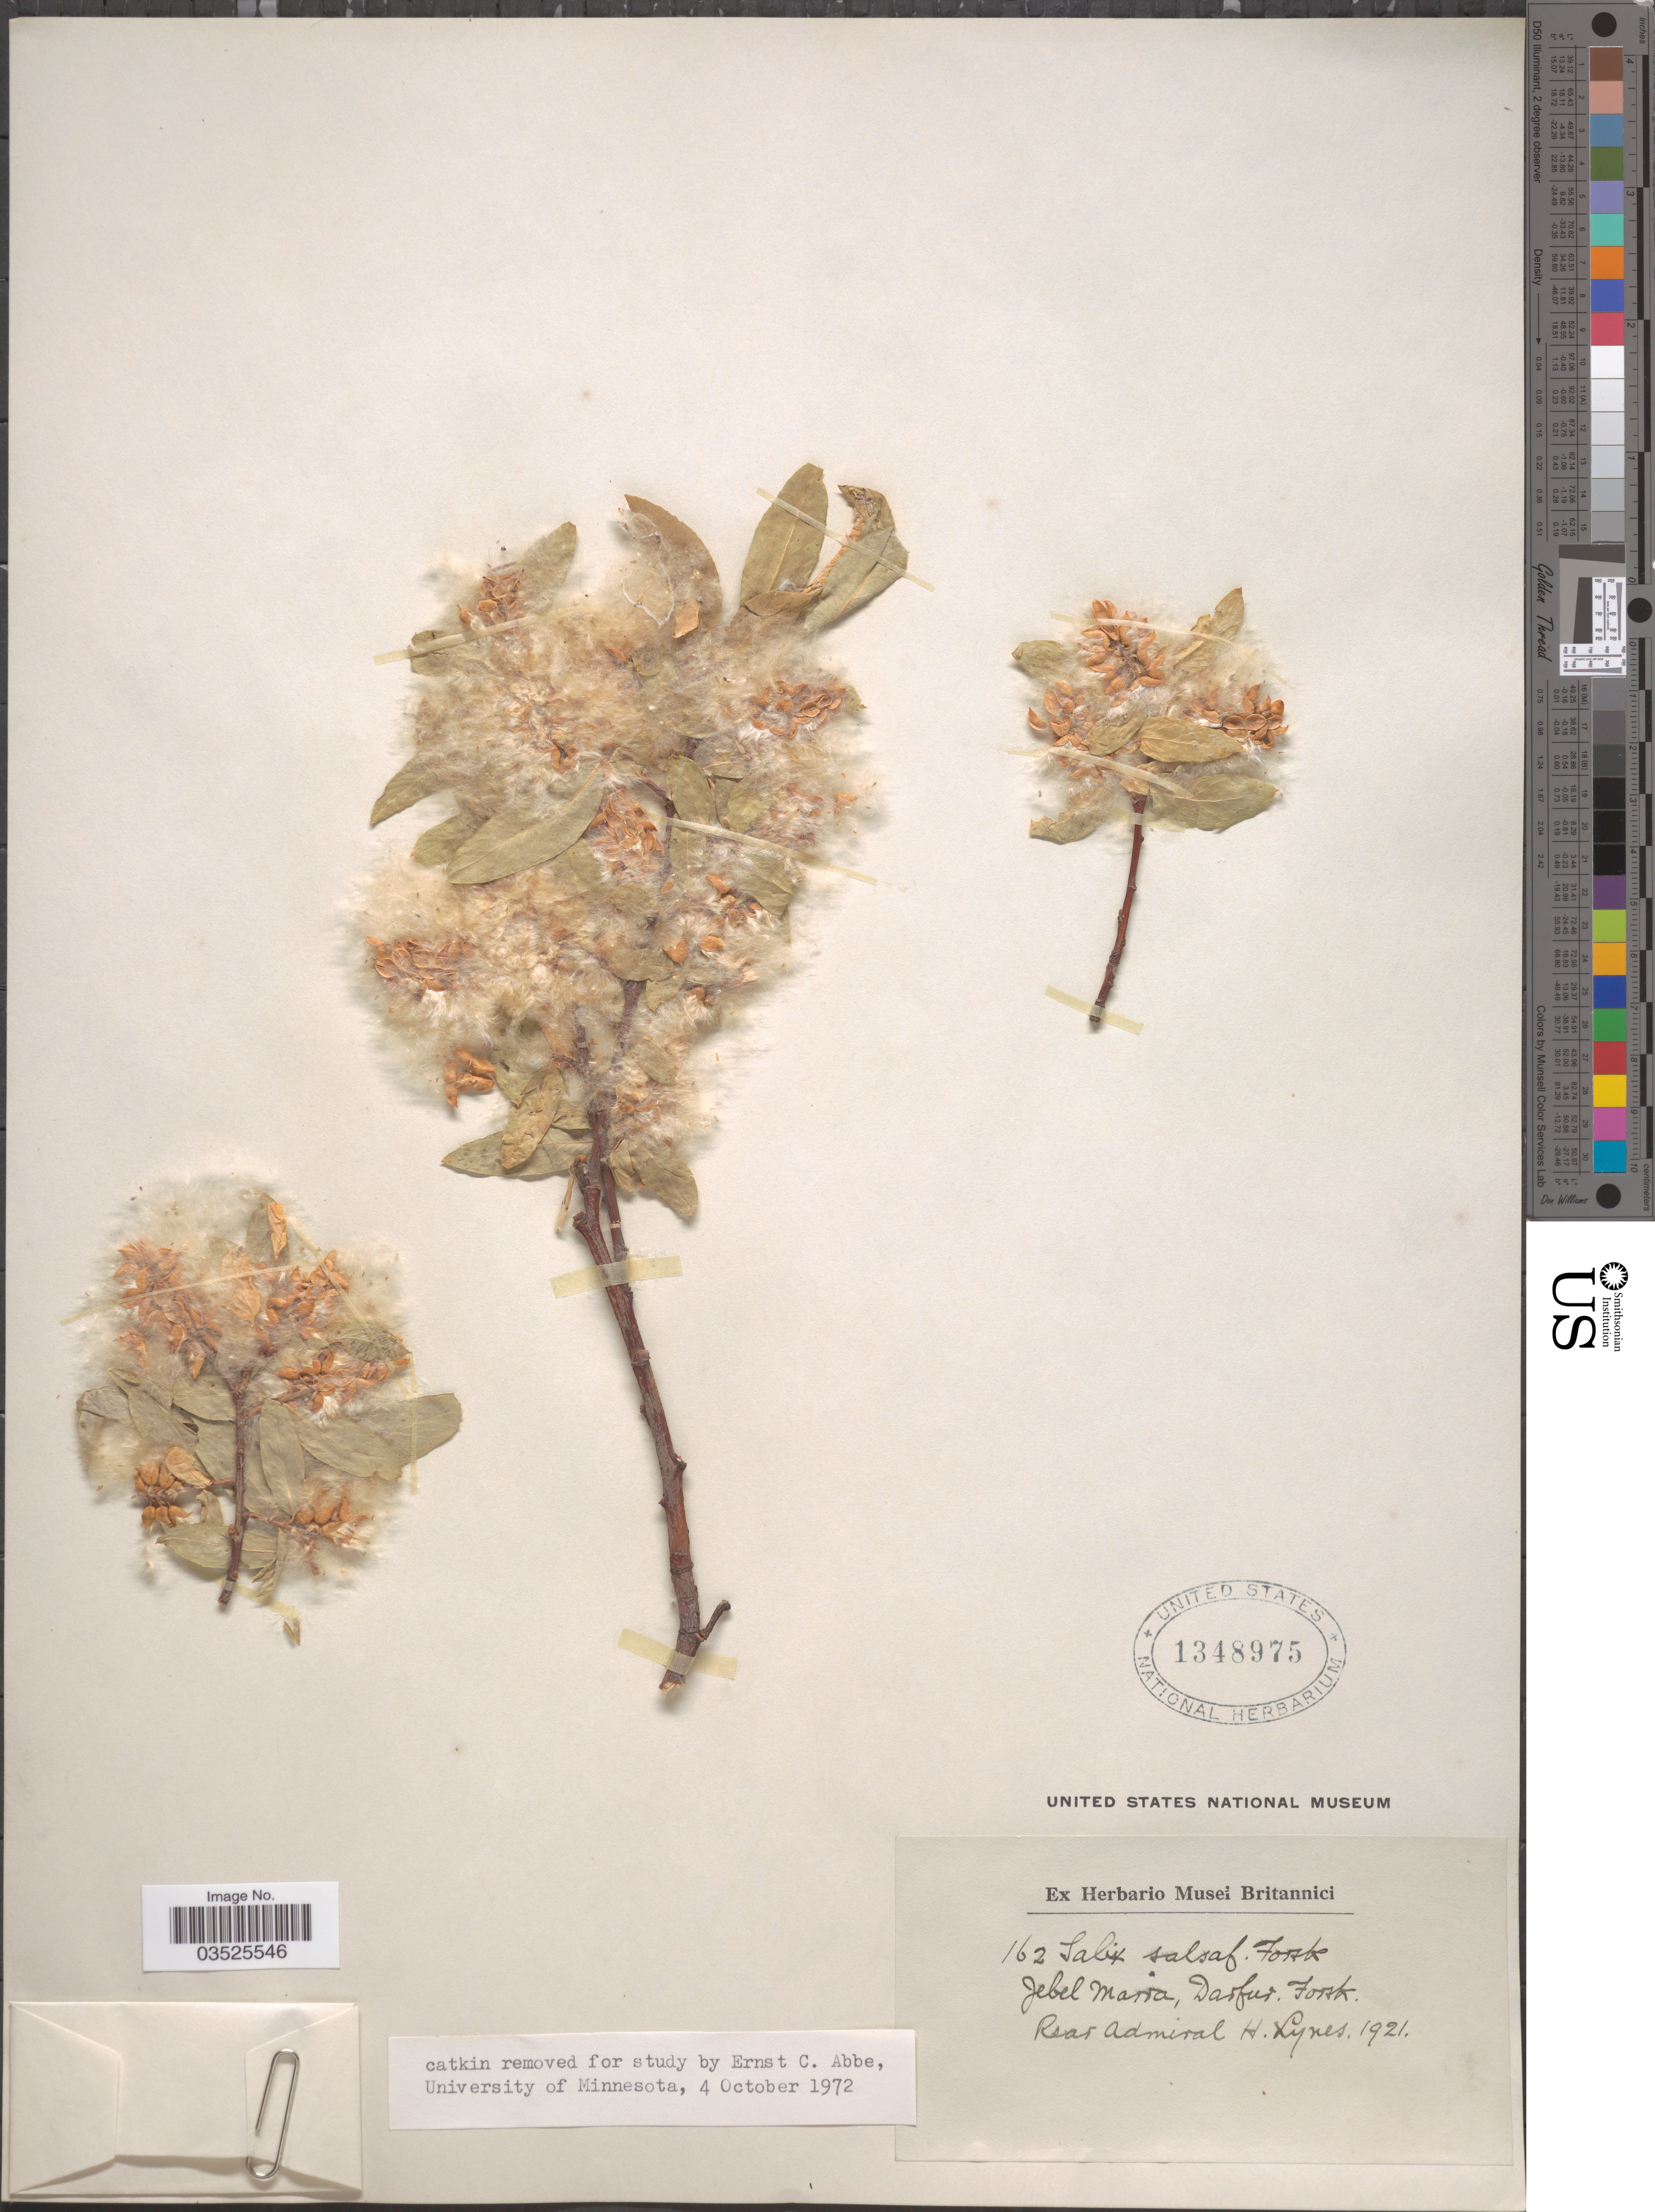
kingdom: Plantae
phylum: Tracheophyta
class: Magnoliopsida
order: Malpighiales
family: Salicaceae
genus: Salix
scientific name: Salix safsaf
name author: Forssk.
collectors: H. Lynes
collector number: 162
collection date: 1921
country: Sudan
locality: Jebel Marra, Darfur.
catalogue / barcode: US 1348975